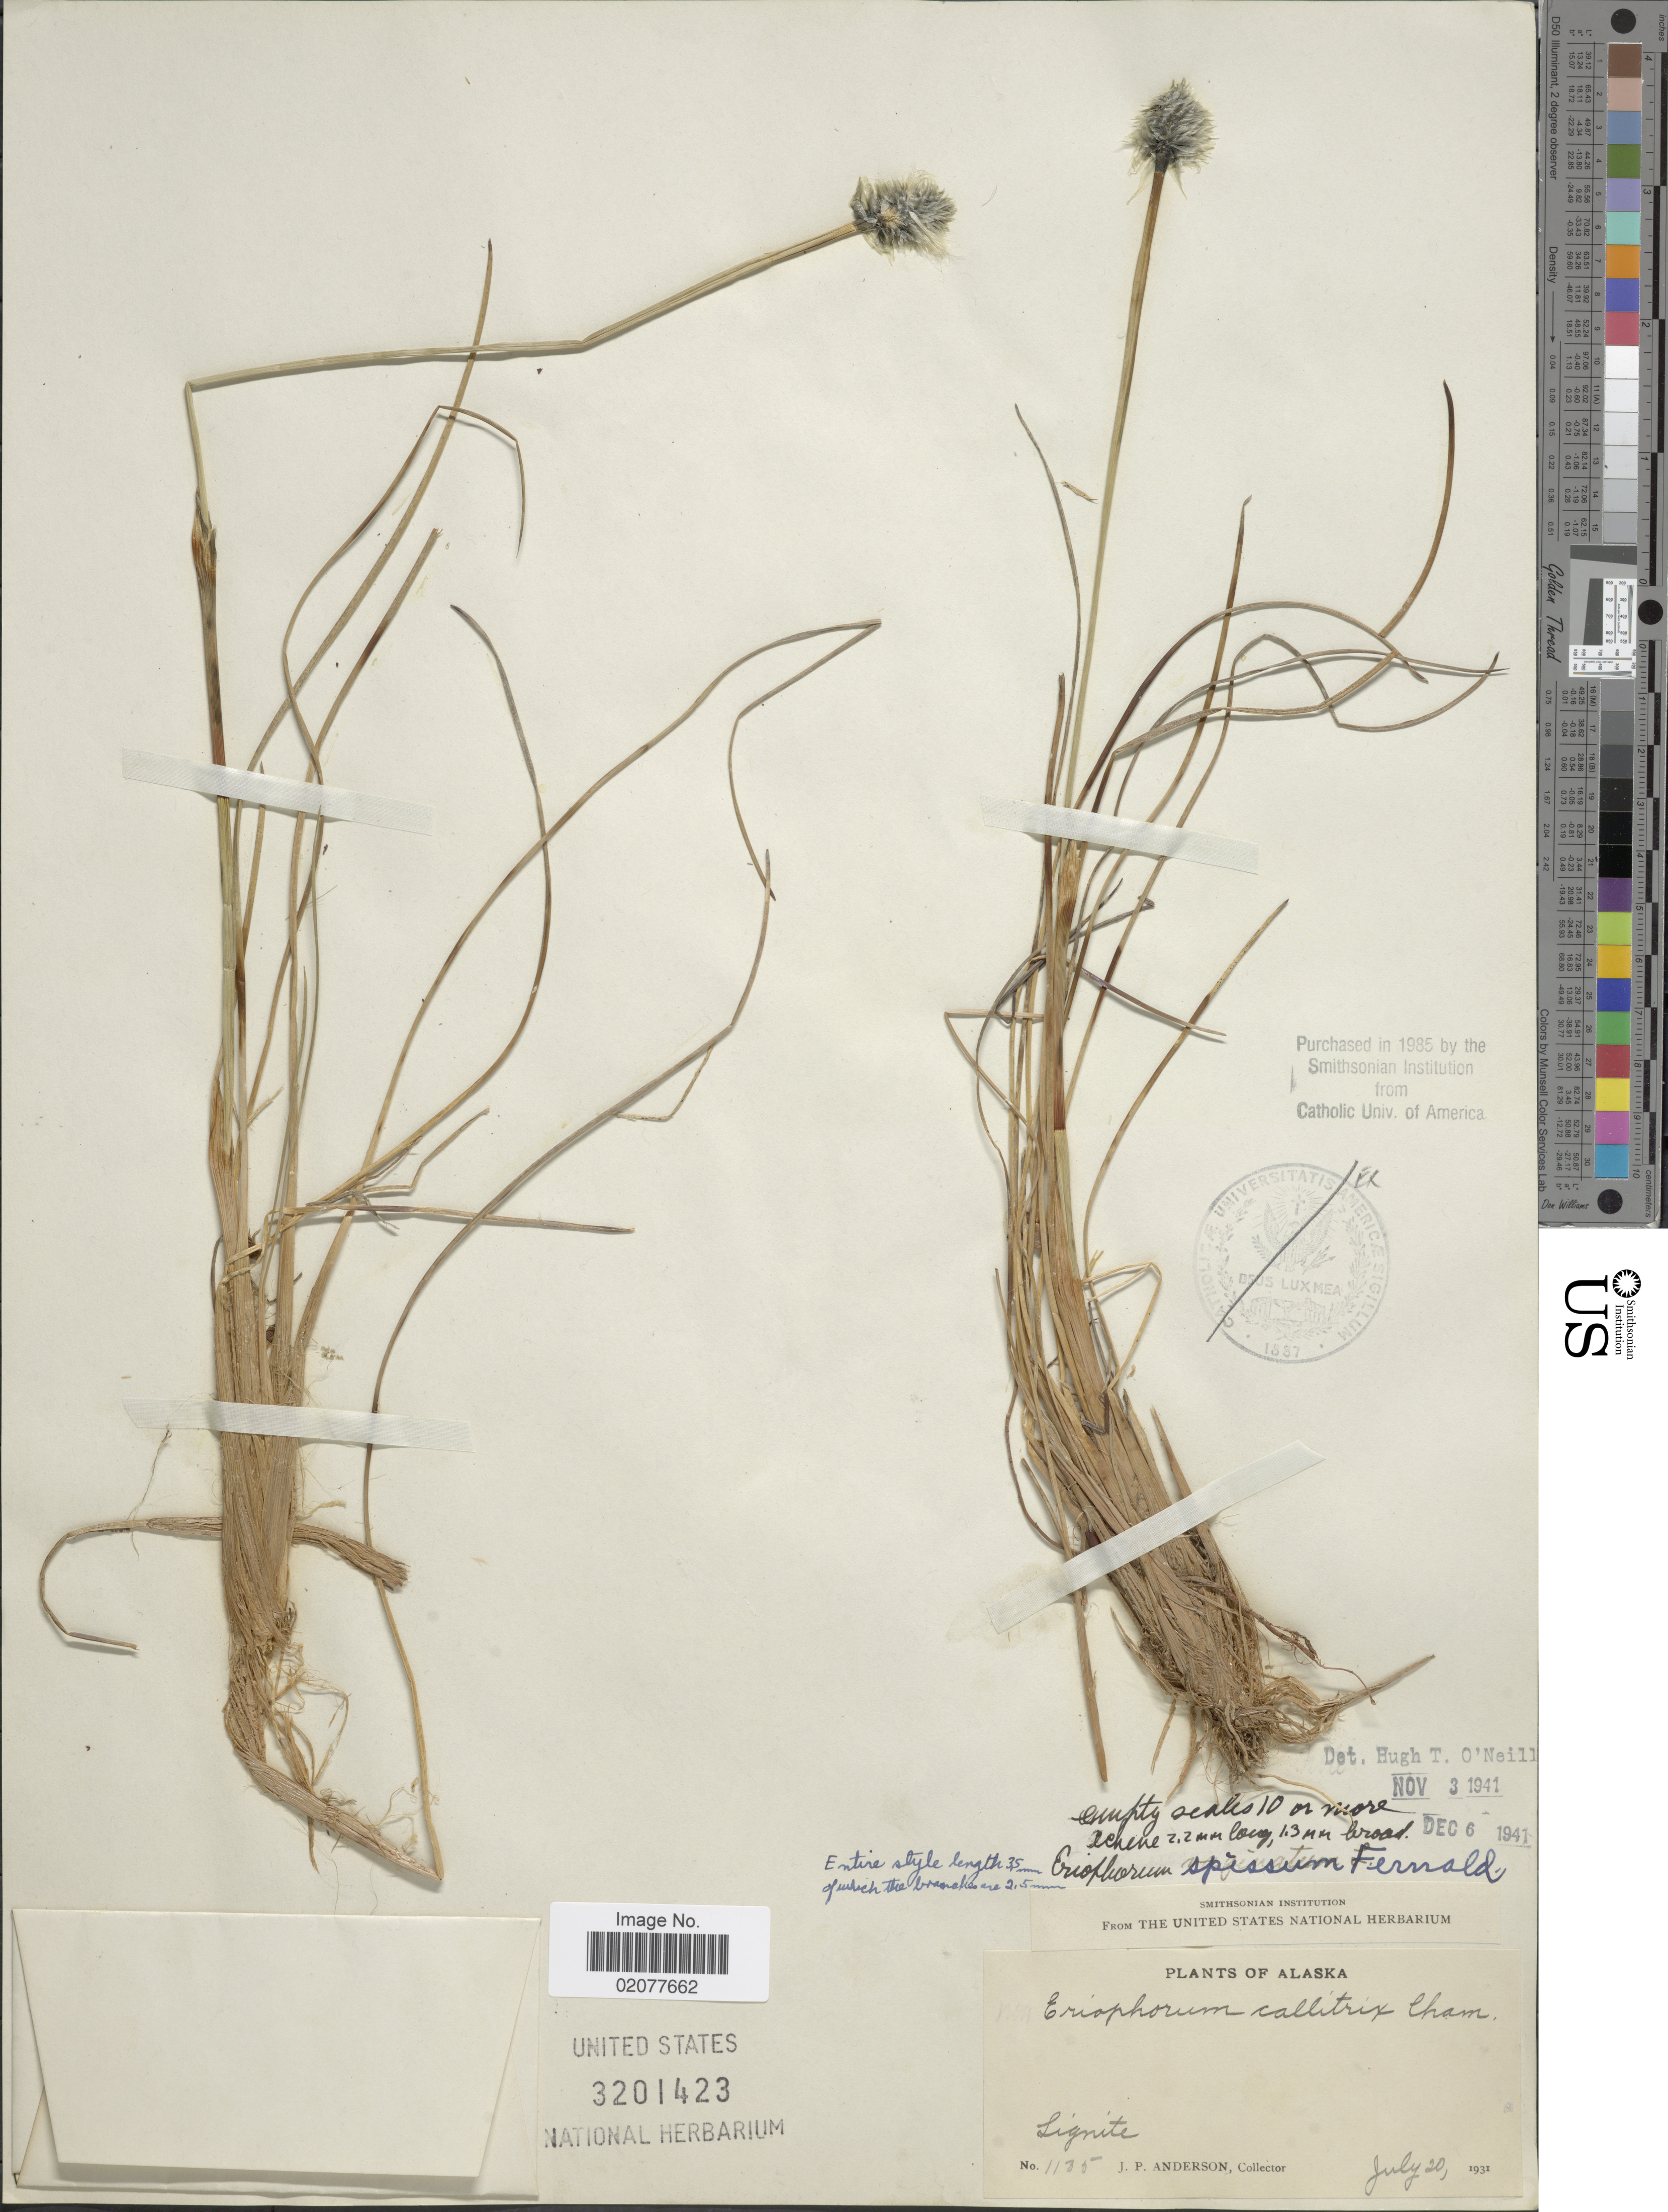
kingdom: Plantae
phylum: Tracheophyta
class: Liliopsida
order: Poales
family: Cyperaceae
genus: Eriophorum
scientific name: Eriophorum spissum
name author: Fernald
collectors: J. P. Anderson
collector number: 1135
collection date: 1931-07-20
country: United States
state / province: Alaska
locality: Alaska, Lignite.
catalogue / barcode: US 3201423